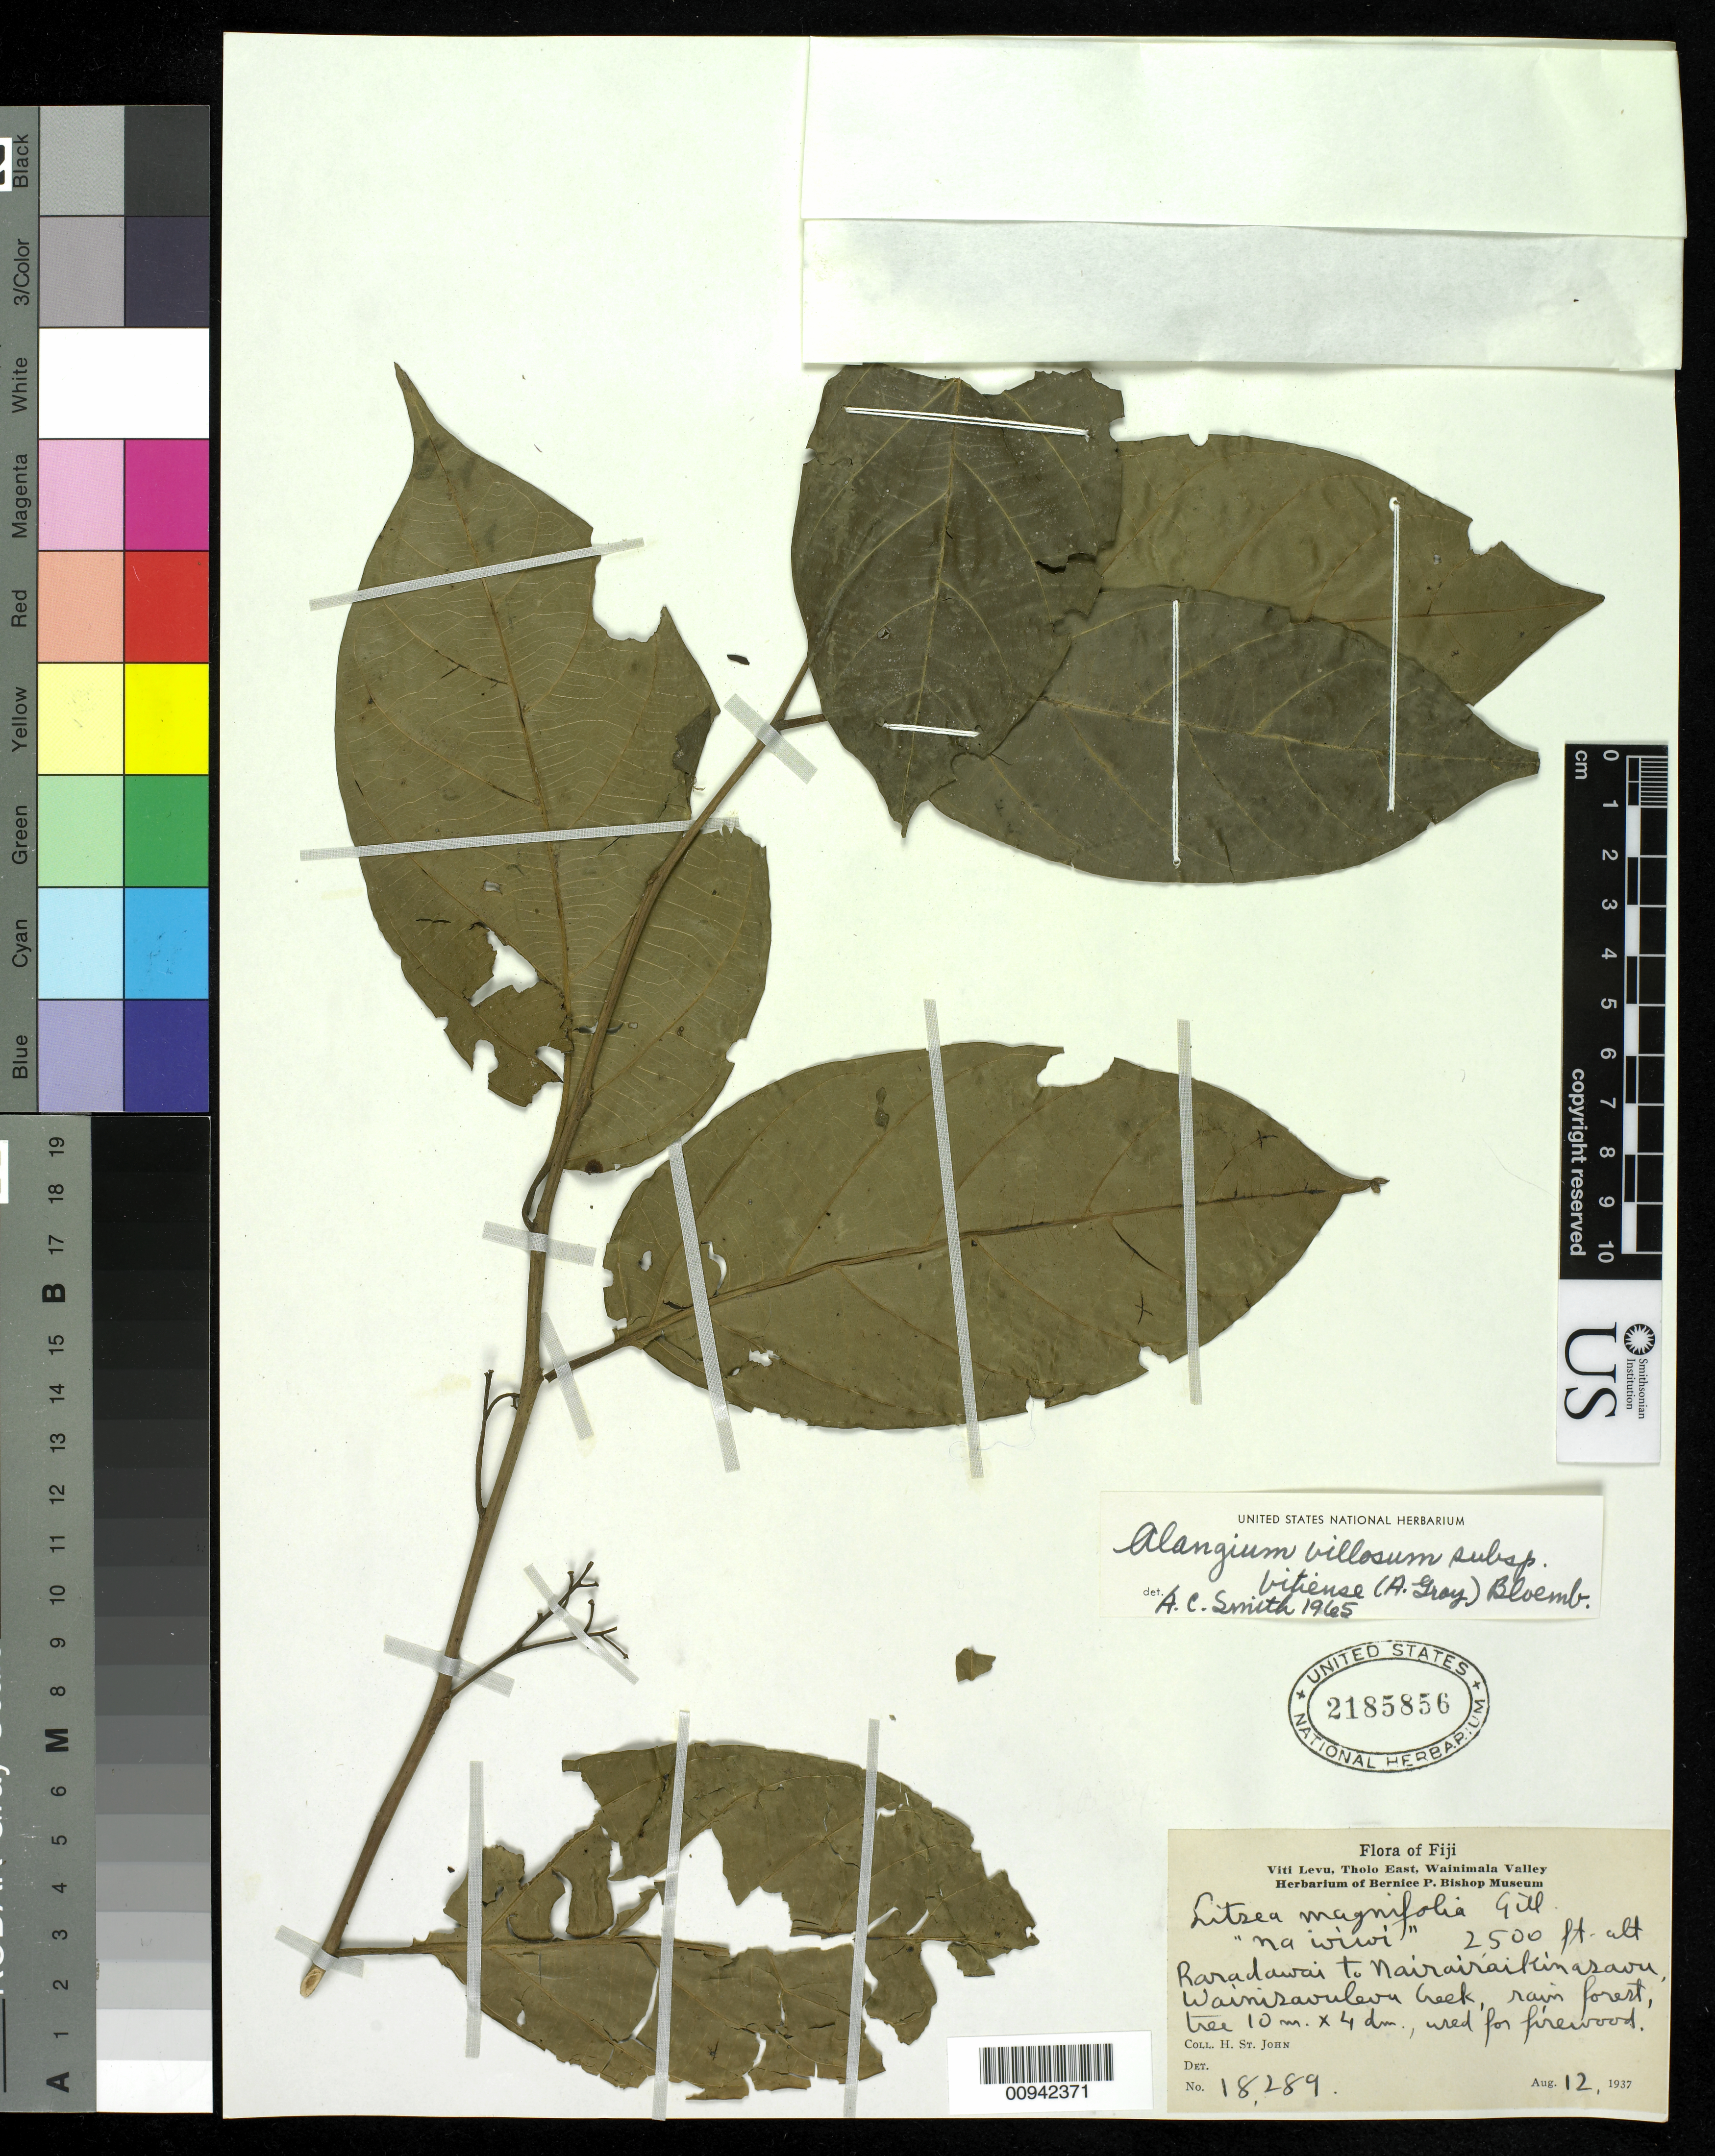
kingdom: Plantae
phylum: Tracheophyta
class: Magnoliopsida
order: Cornales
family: Cornaceae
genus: Alangium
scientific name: Alangium villosum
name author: (Blume) Wangerin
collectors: H. St. John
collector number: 18289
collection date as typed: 12 Aug 1937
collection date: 1937-08-12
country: Fiji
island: Viti Levu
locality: Raradawai to Nairairaikin asavu, Wainisavulevu Creek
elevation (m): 762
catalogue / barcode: US 2185856